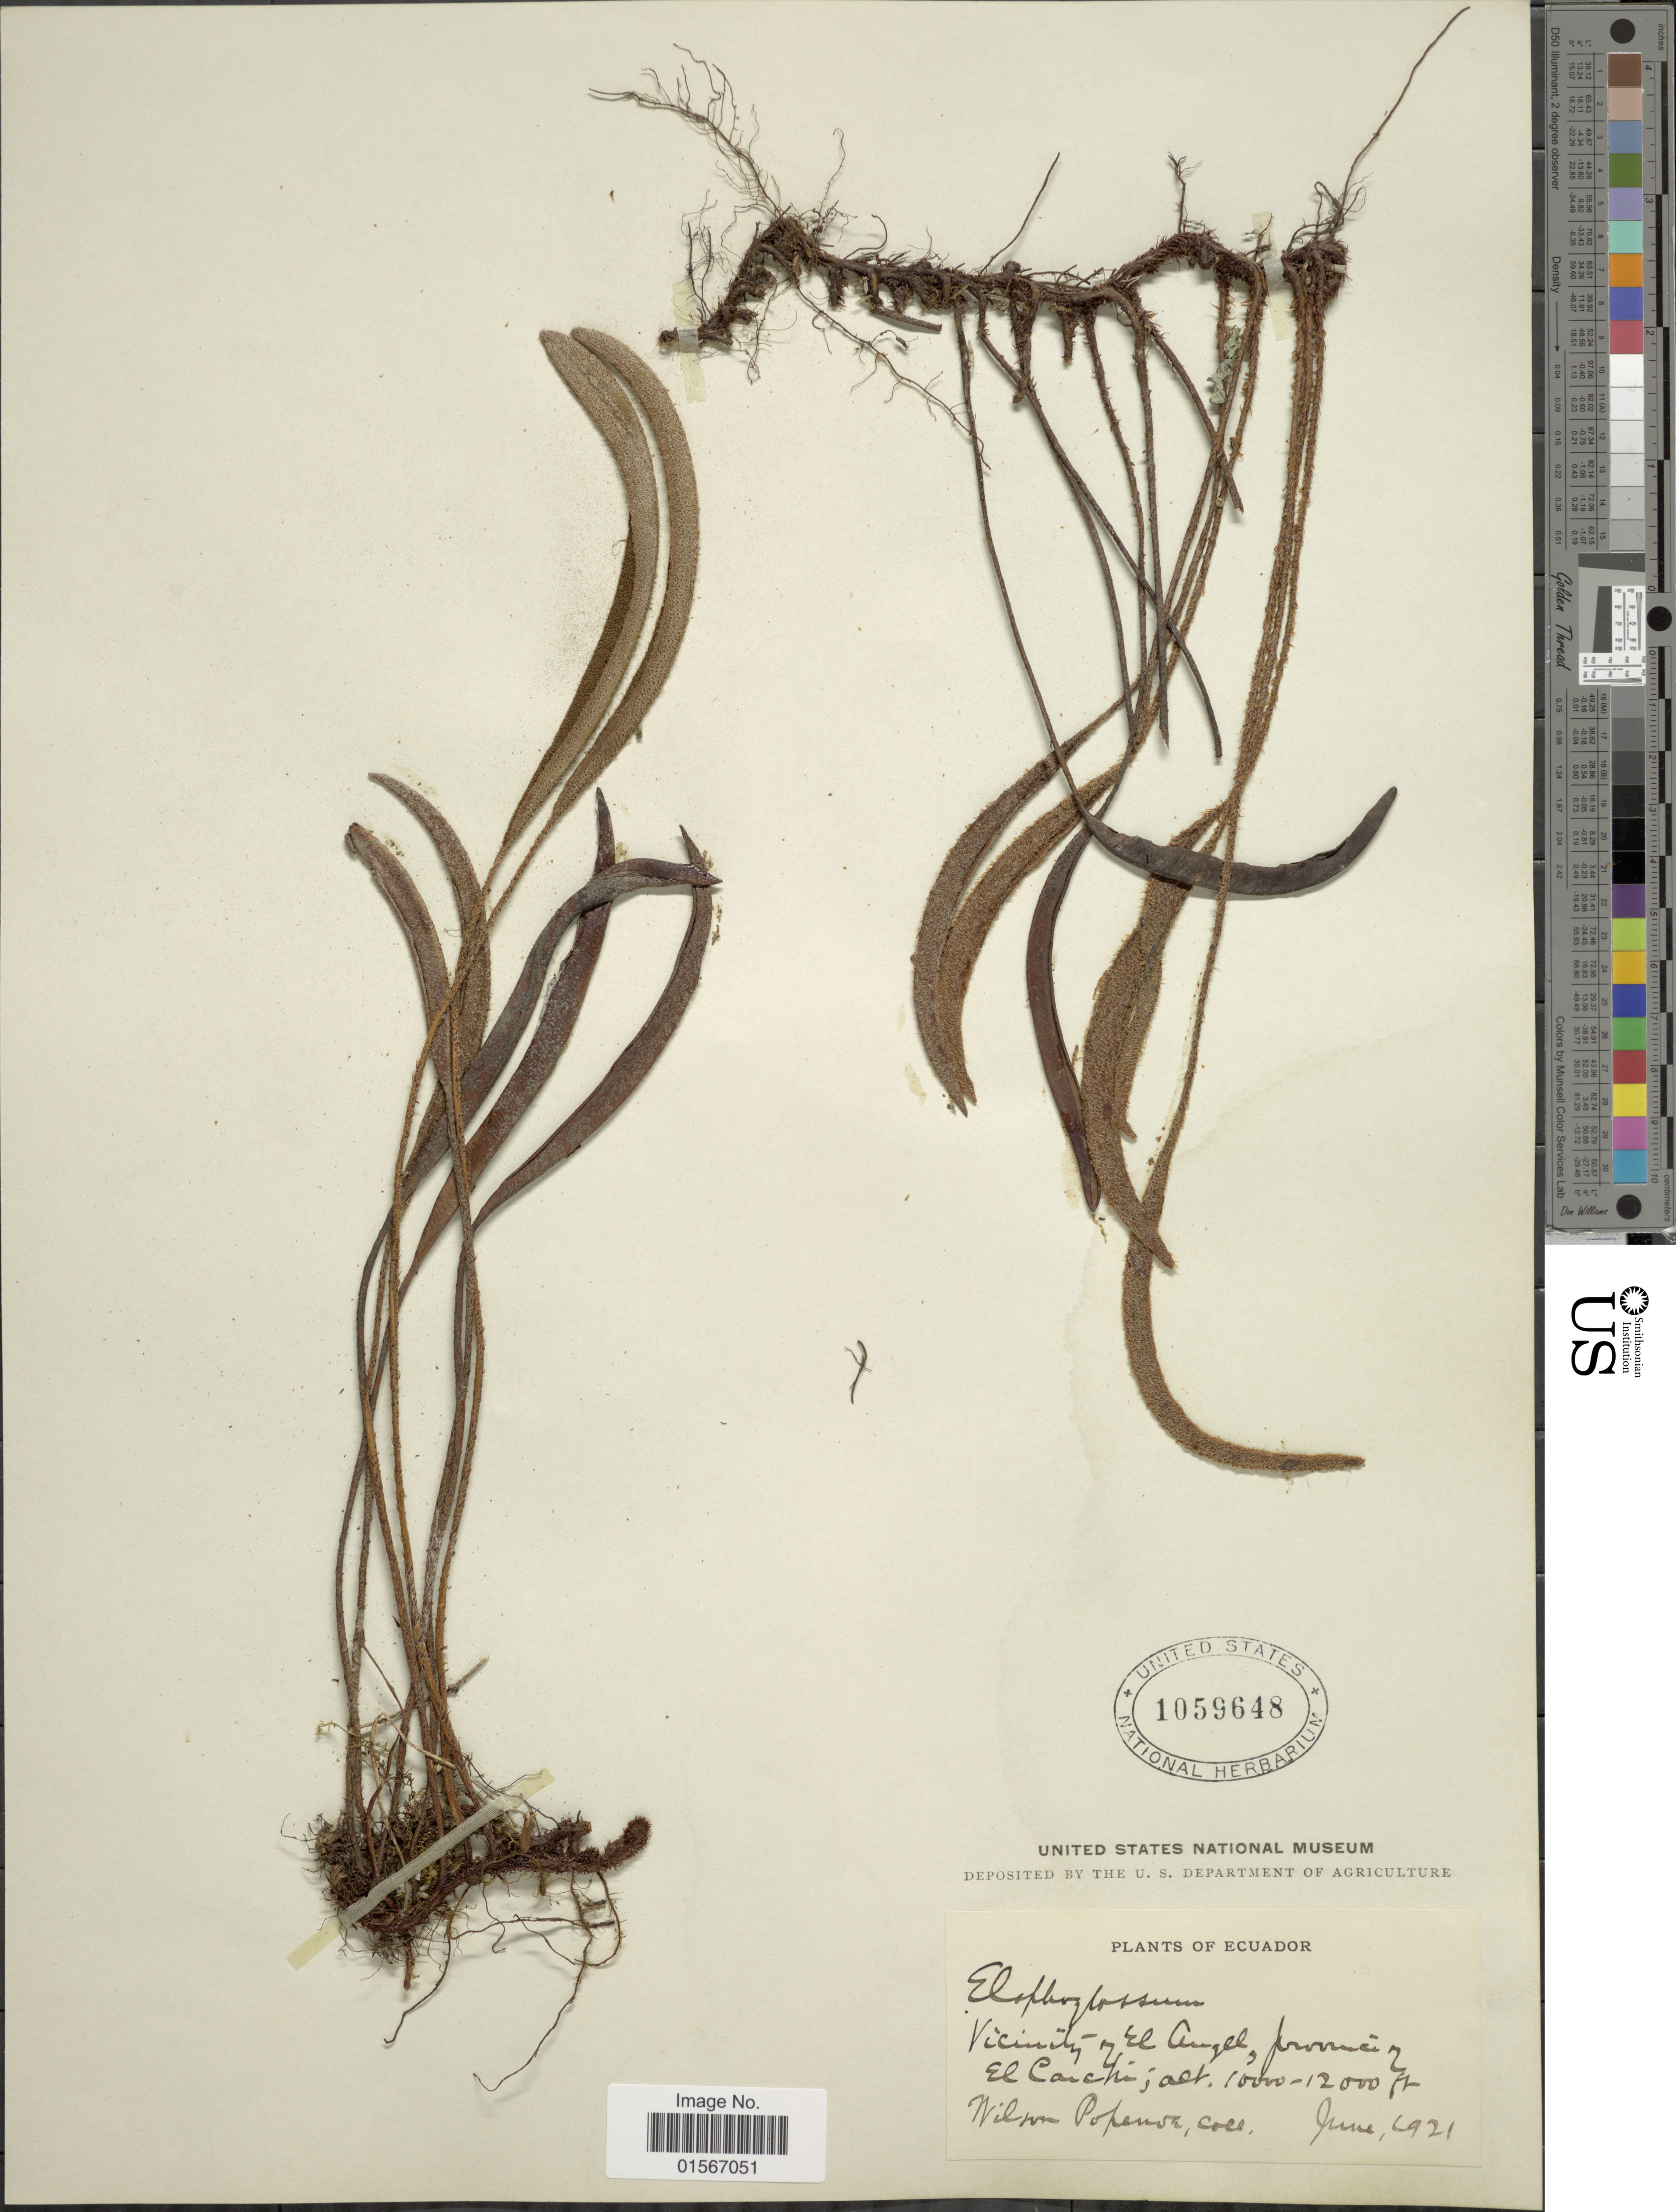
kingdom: Plantae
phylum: Tracheophyta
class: Polypodiopsida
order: Polypodiales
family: Dryopteridaceae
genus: Elaphoglossum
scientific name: Elaphoglossum mathewsii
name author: (Fée) T. Moore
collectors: W. Popenoe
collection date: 1921-06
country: Ecuador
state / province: Carchi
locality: Vicinity of El Angel, province of El Carchi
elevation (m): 3048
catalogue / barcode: US 1059648